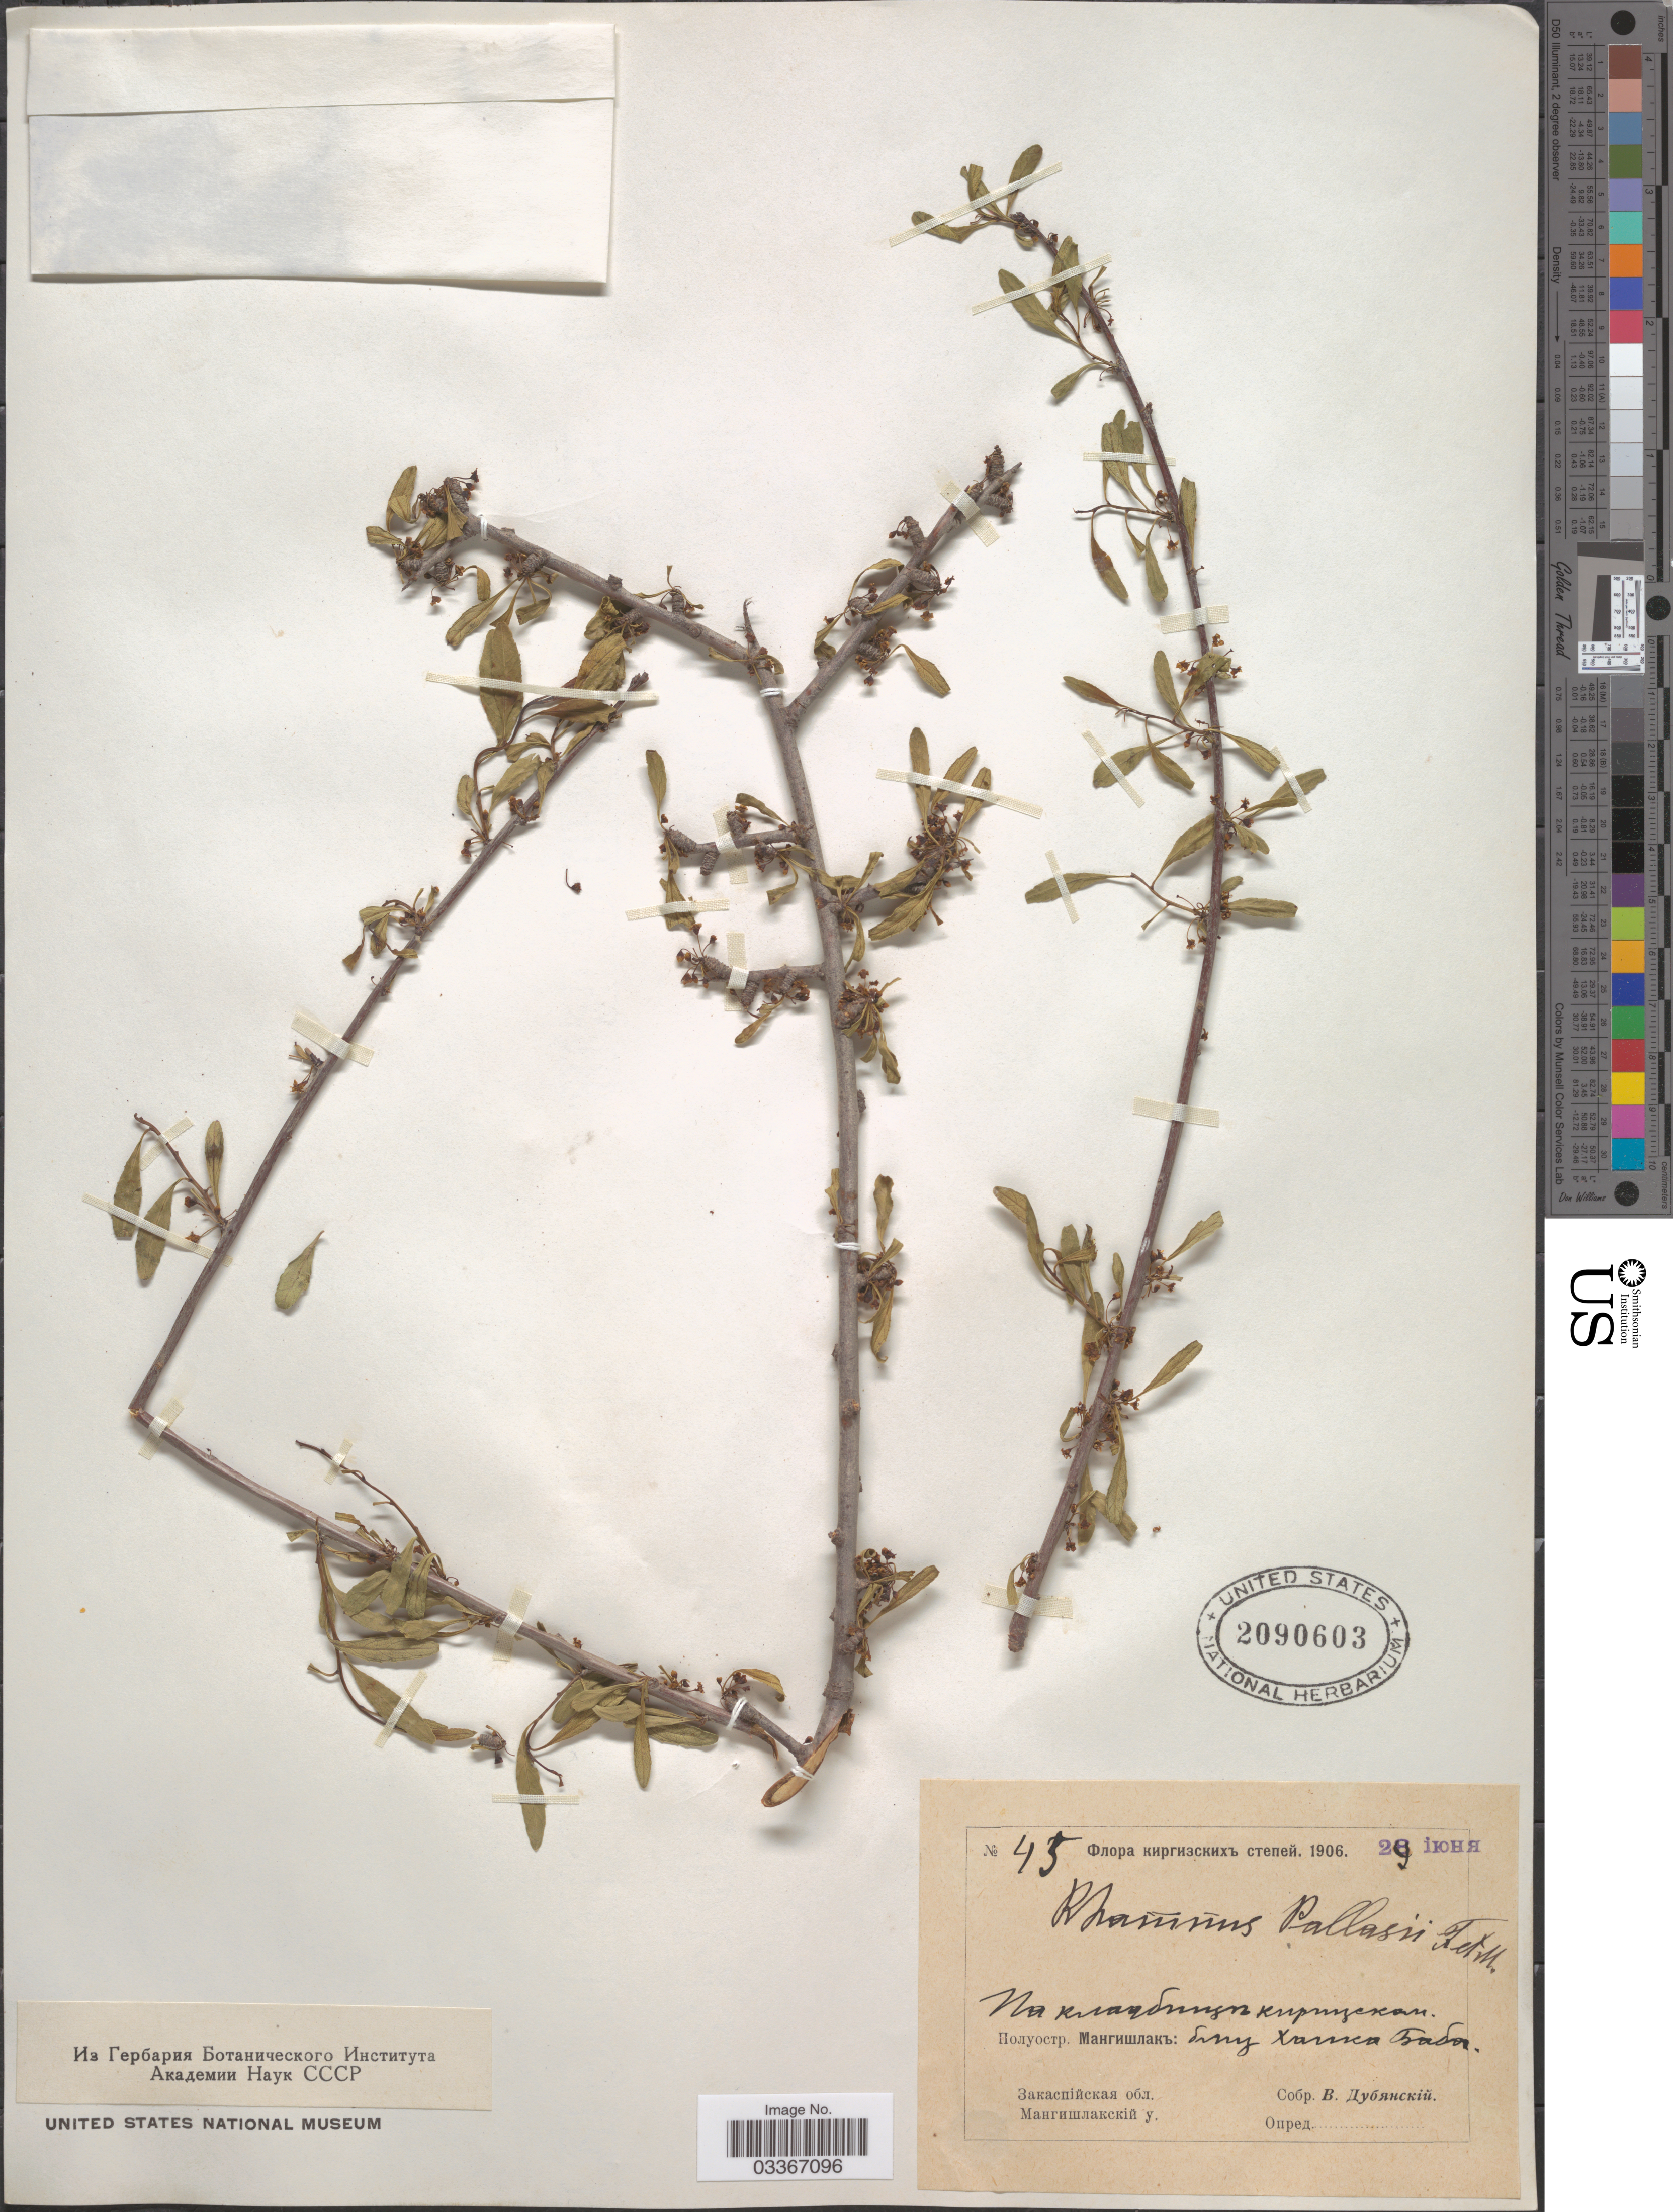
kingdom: Plantae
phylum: Tracheophyta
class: Magnoliopsida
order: Rosales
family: Rhamnaceae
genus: Rhamnus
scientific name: Rhamnus pallasii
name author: Fisch. & C.A. Mey.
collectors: V. Dubyanskiy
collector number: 45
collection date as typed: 29 X 1906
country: Kazakhstan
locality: Mangghystau Peninsula.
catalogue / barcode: US 2090603